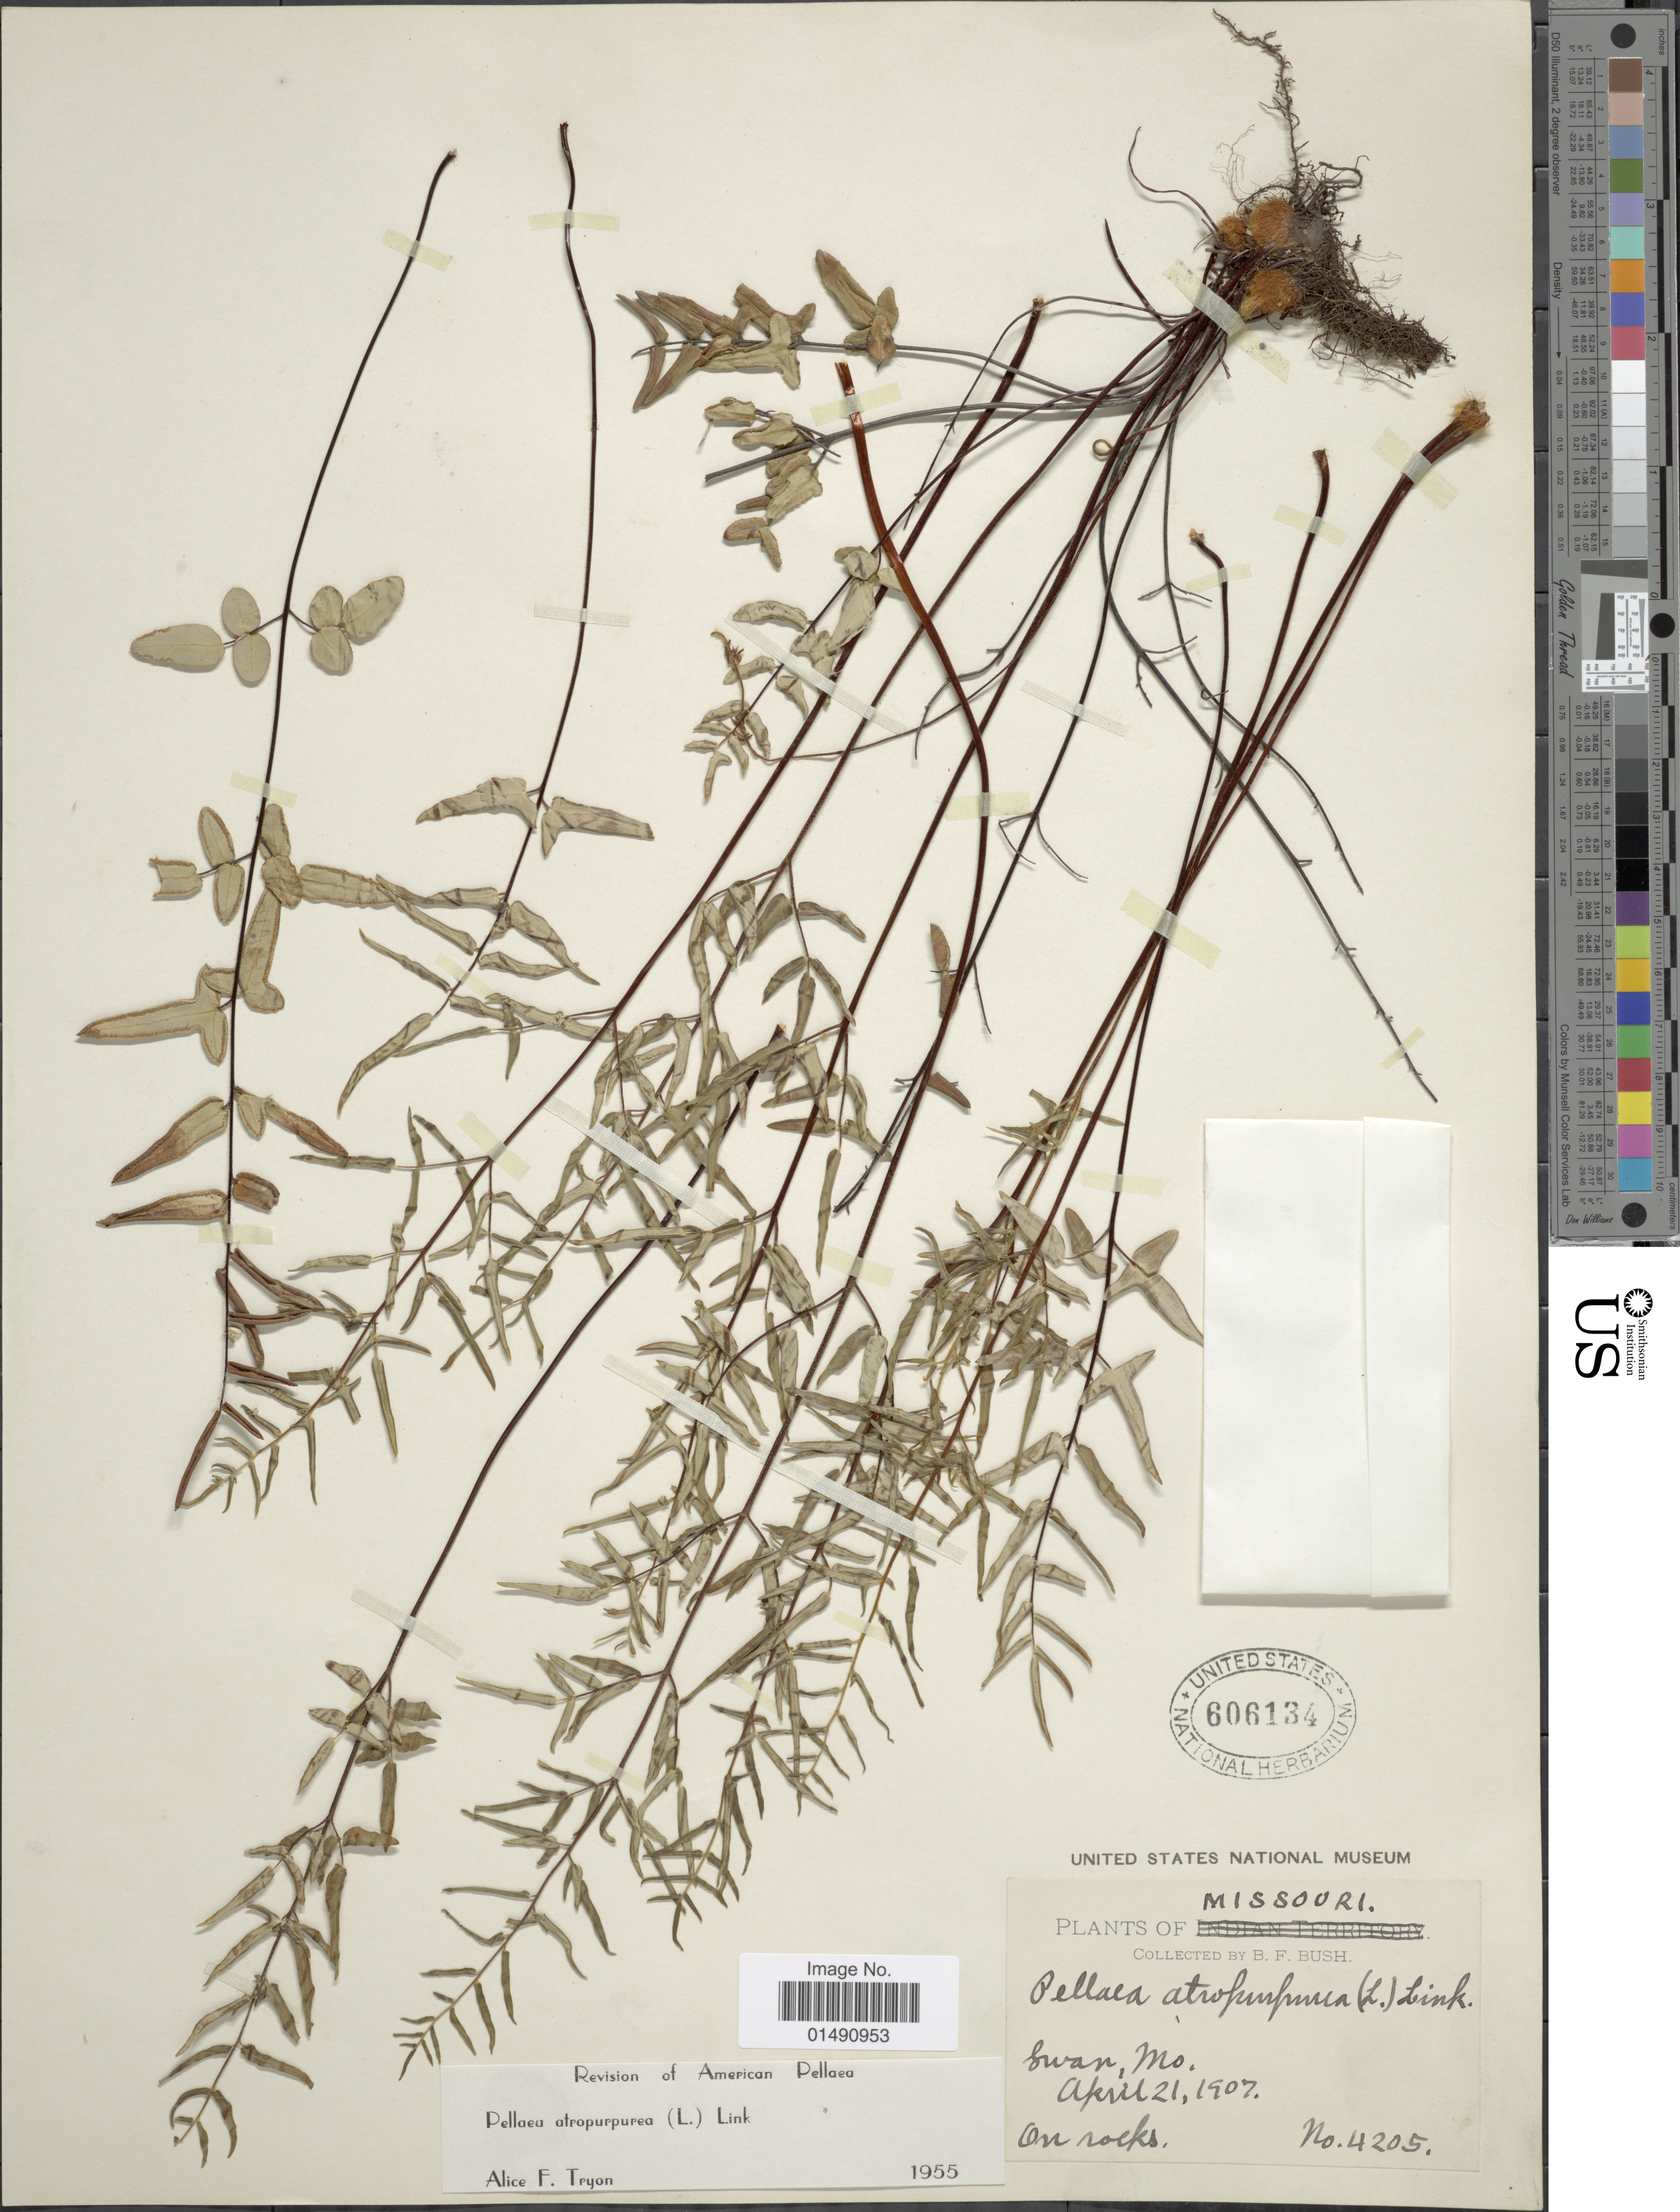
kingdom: Plantae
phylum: Tracheophyta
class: Polypodiopsida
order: Polypodiales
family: Pteridaceae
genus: Pellaea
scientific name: Pellaea atropurpurea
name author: (L.) Link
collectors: B. F. Bush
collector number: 4205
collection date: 1907-04-21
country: United States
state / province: Missouri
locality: Swan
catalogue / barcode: US 606134